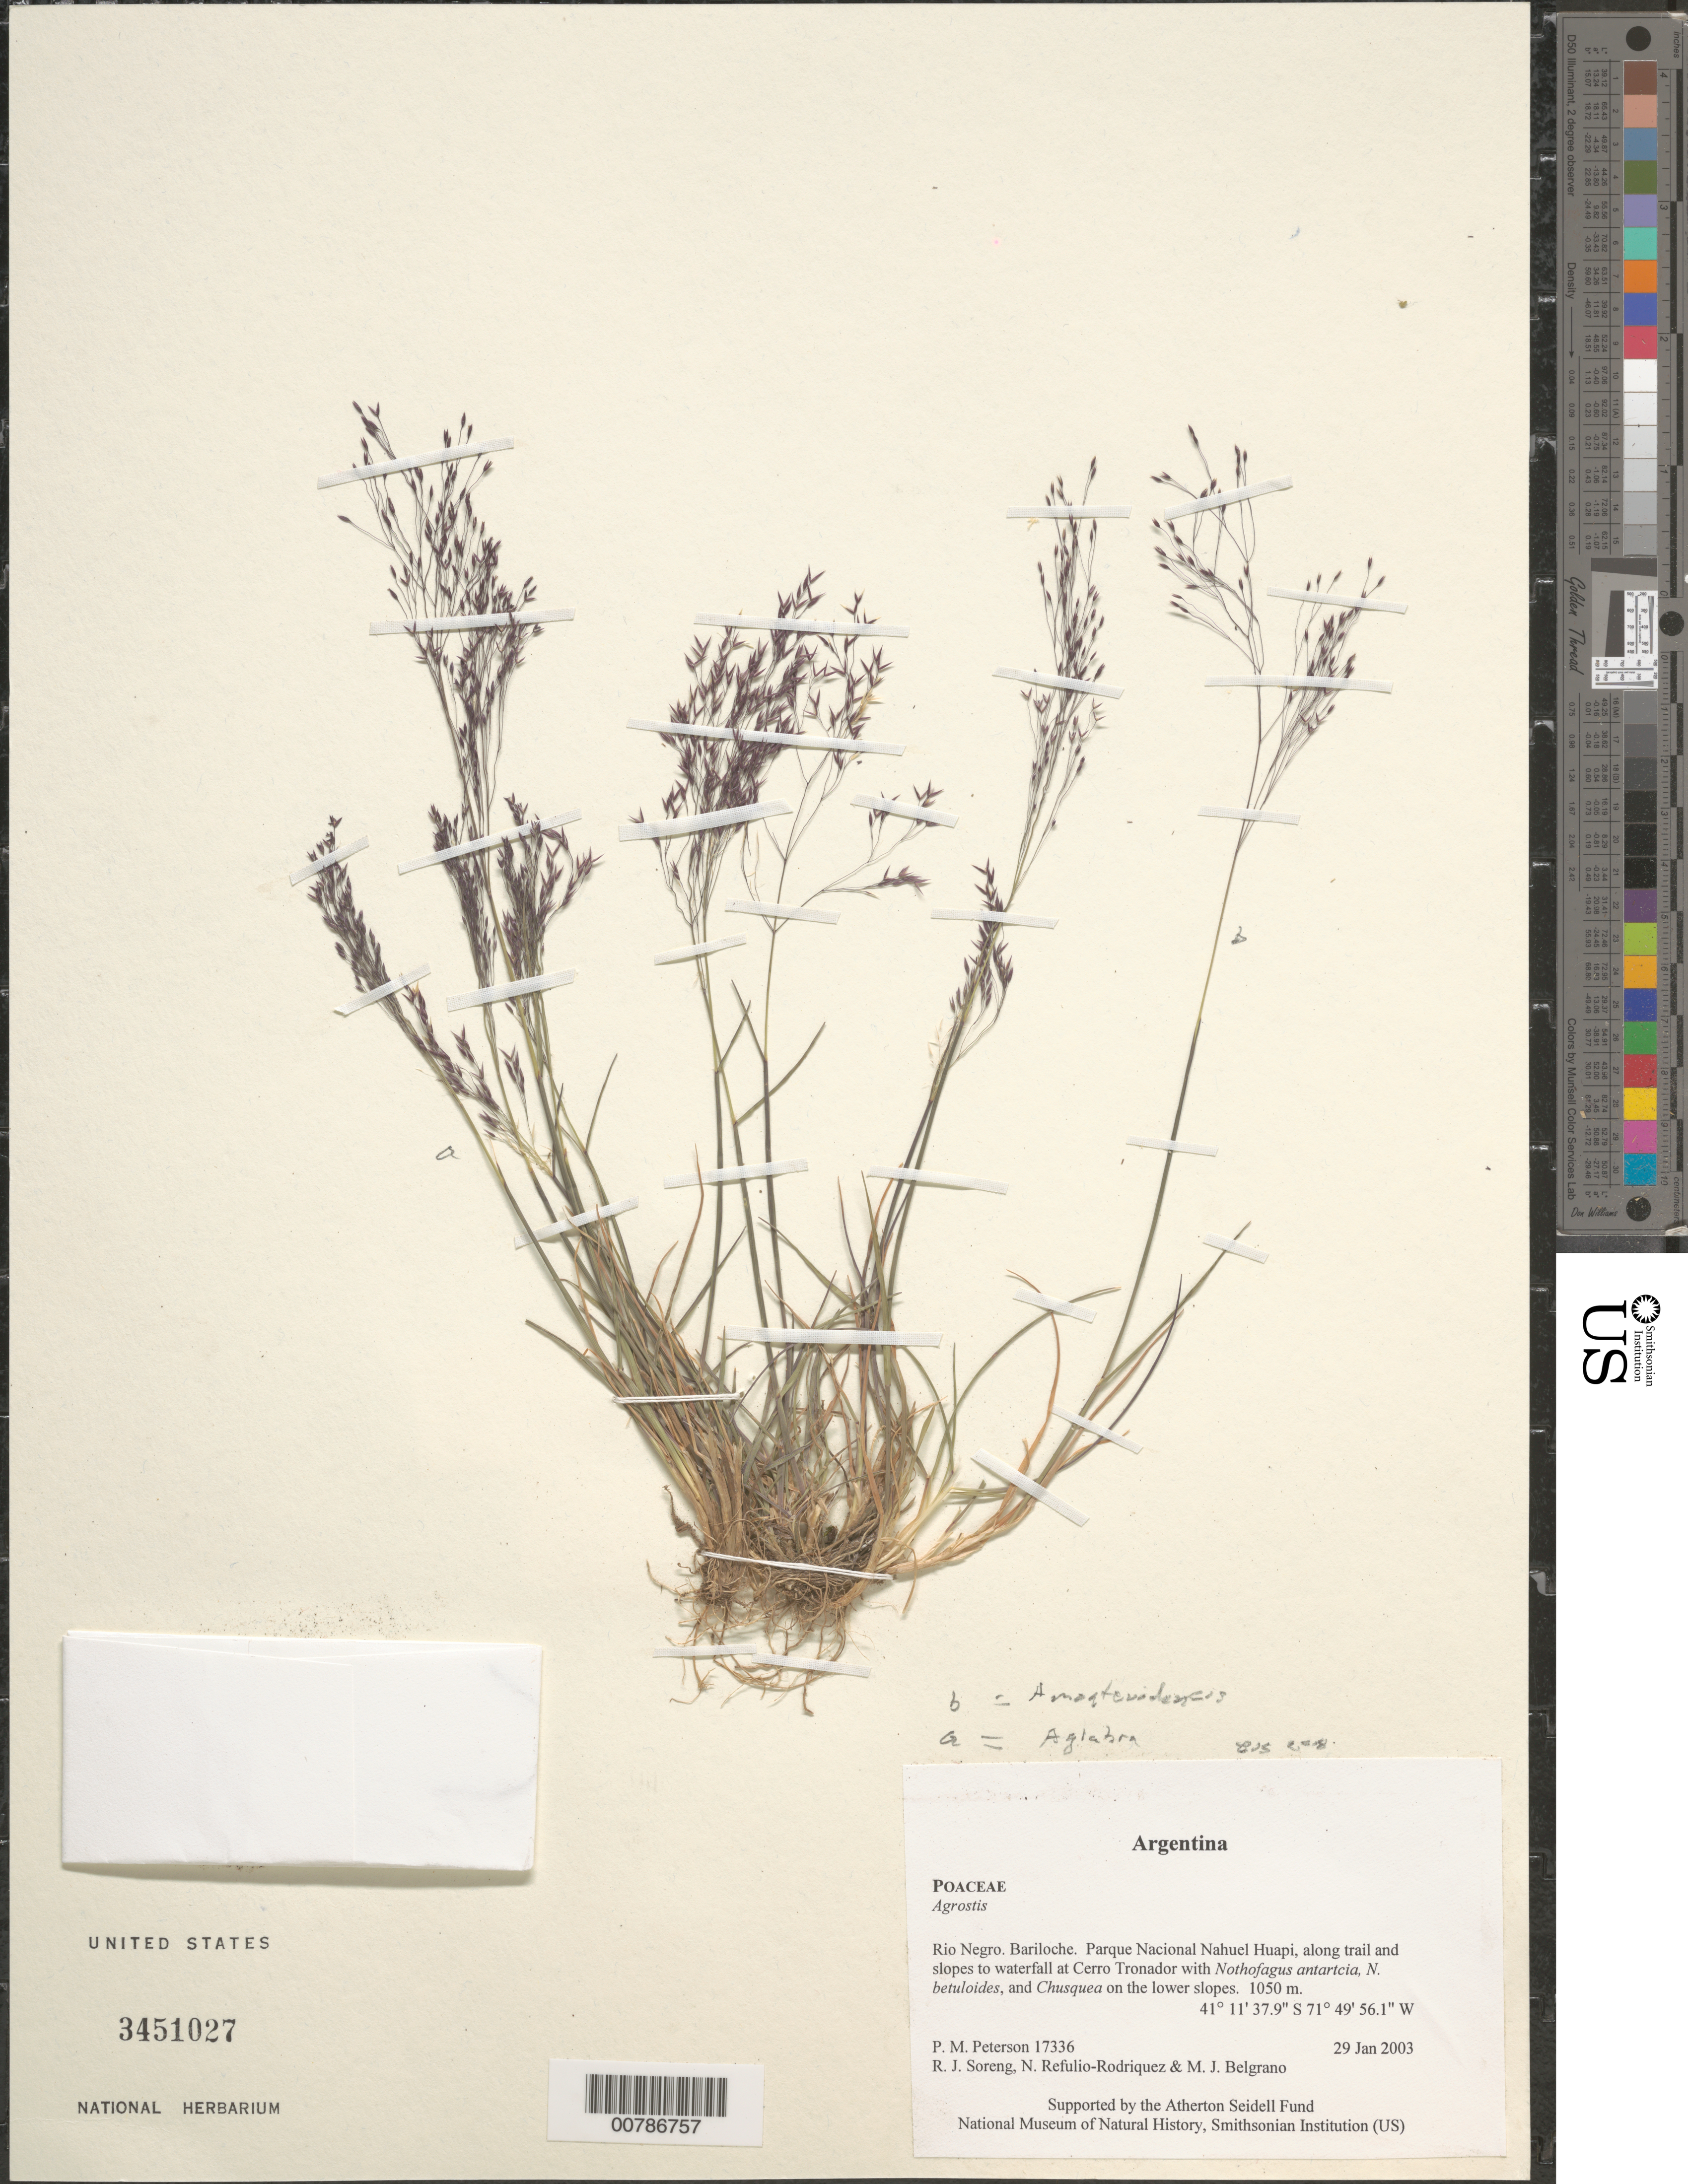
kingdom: Plantae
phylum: Tracheophyta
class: Liliopsida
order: Poales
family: Poaceae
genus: Agrostis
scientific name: Agrostis glabra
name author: (J. Presl) Kunth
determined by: Soreng, Robert J., Research Associate (BOT), Smithsonian Institution - National Museum of Natural History (UNITED STATES)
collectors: P. M. Peterson, R. J. Soreng, N. Refulio-Rodríguez & M. Belgrano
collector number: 17336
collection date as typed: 29 Jan 2003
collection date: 2003-01-29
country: Argentina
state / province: Rio Negro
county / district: Bariloche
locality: Parque Nacional Nahuel Huapi, along trail and slopes to waterfall at Cerro Tronador with Nothofagus antartcia, N. betuloides, and Chusquea on the lower slopes.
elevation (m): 1050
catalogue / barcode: US 3451027